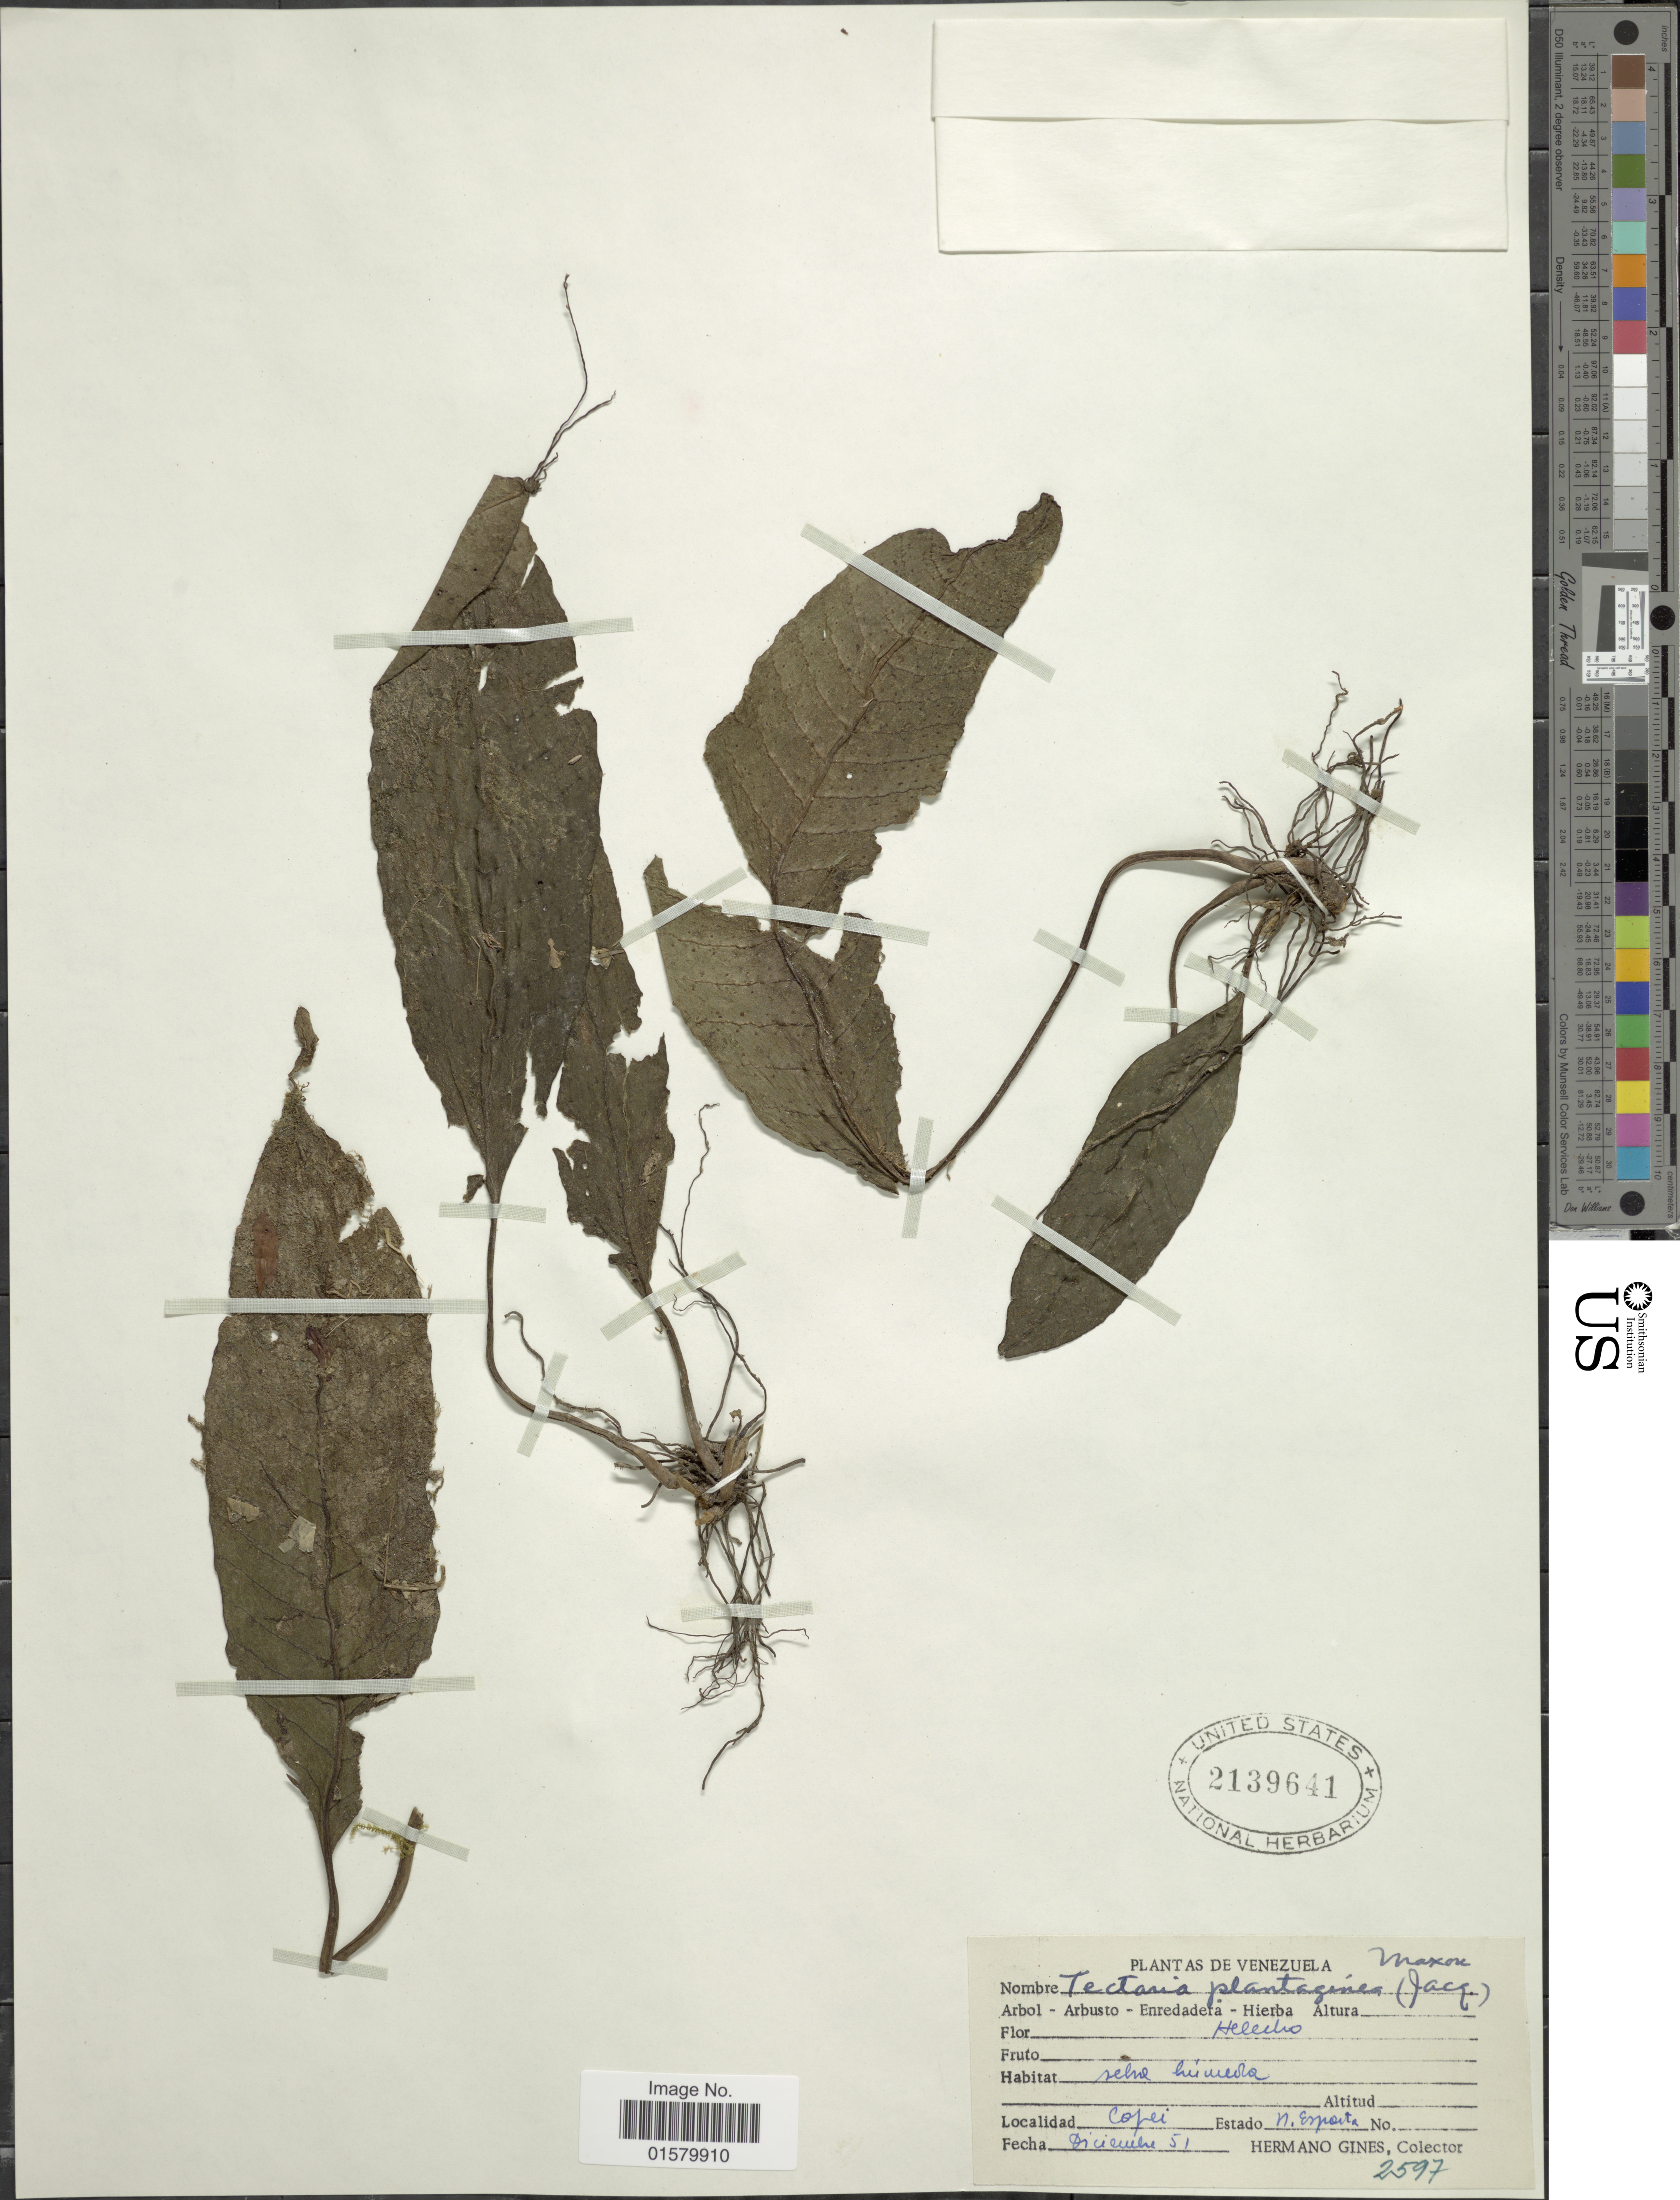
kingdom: Plantae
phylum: Tracheophyta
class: Polypodiopsida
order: Polypodiales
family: Tectariaceae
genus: Tectaria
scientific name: Tectaria plantaginea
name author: (Jacq.) Maxon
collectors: Bro. Gines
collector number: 2597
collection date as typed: Transcribed d/m/y: /12/51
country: Venezuela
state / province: Nueva Esparta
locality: Copei, Estado N. Esparta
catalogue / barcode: US 2139641